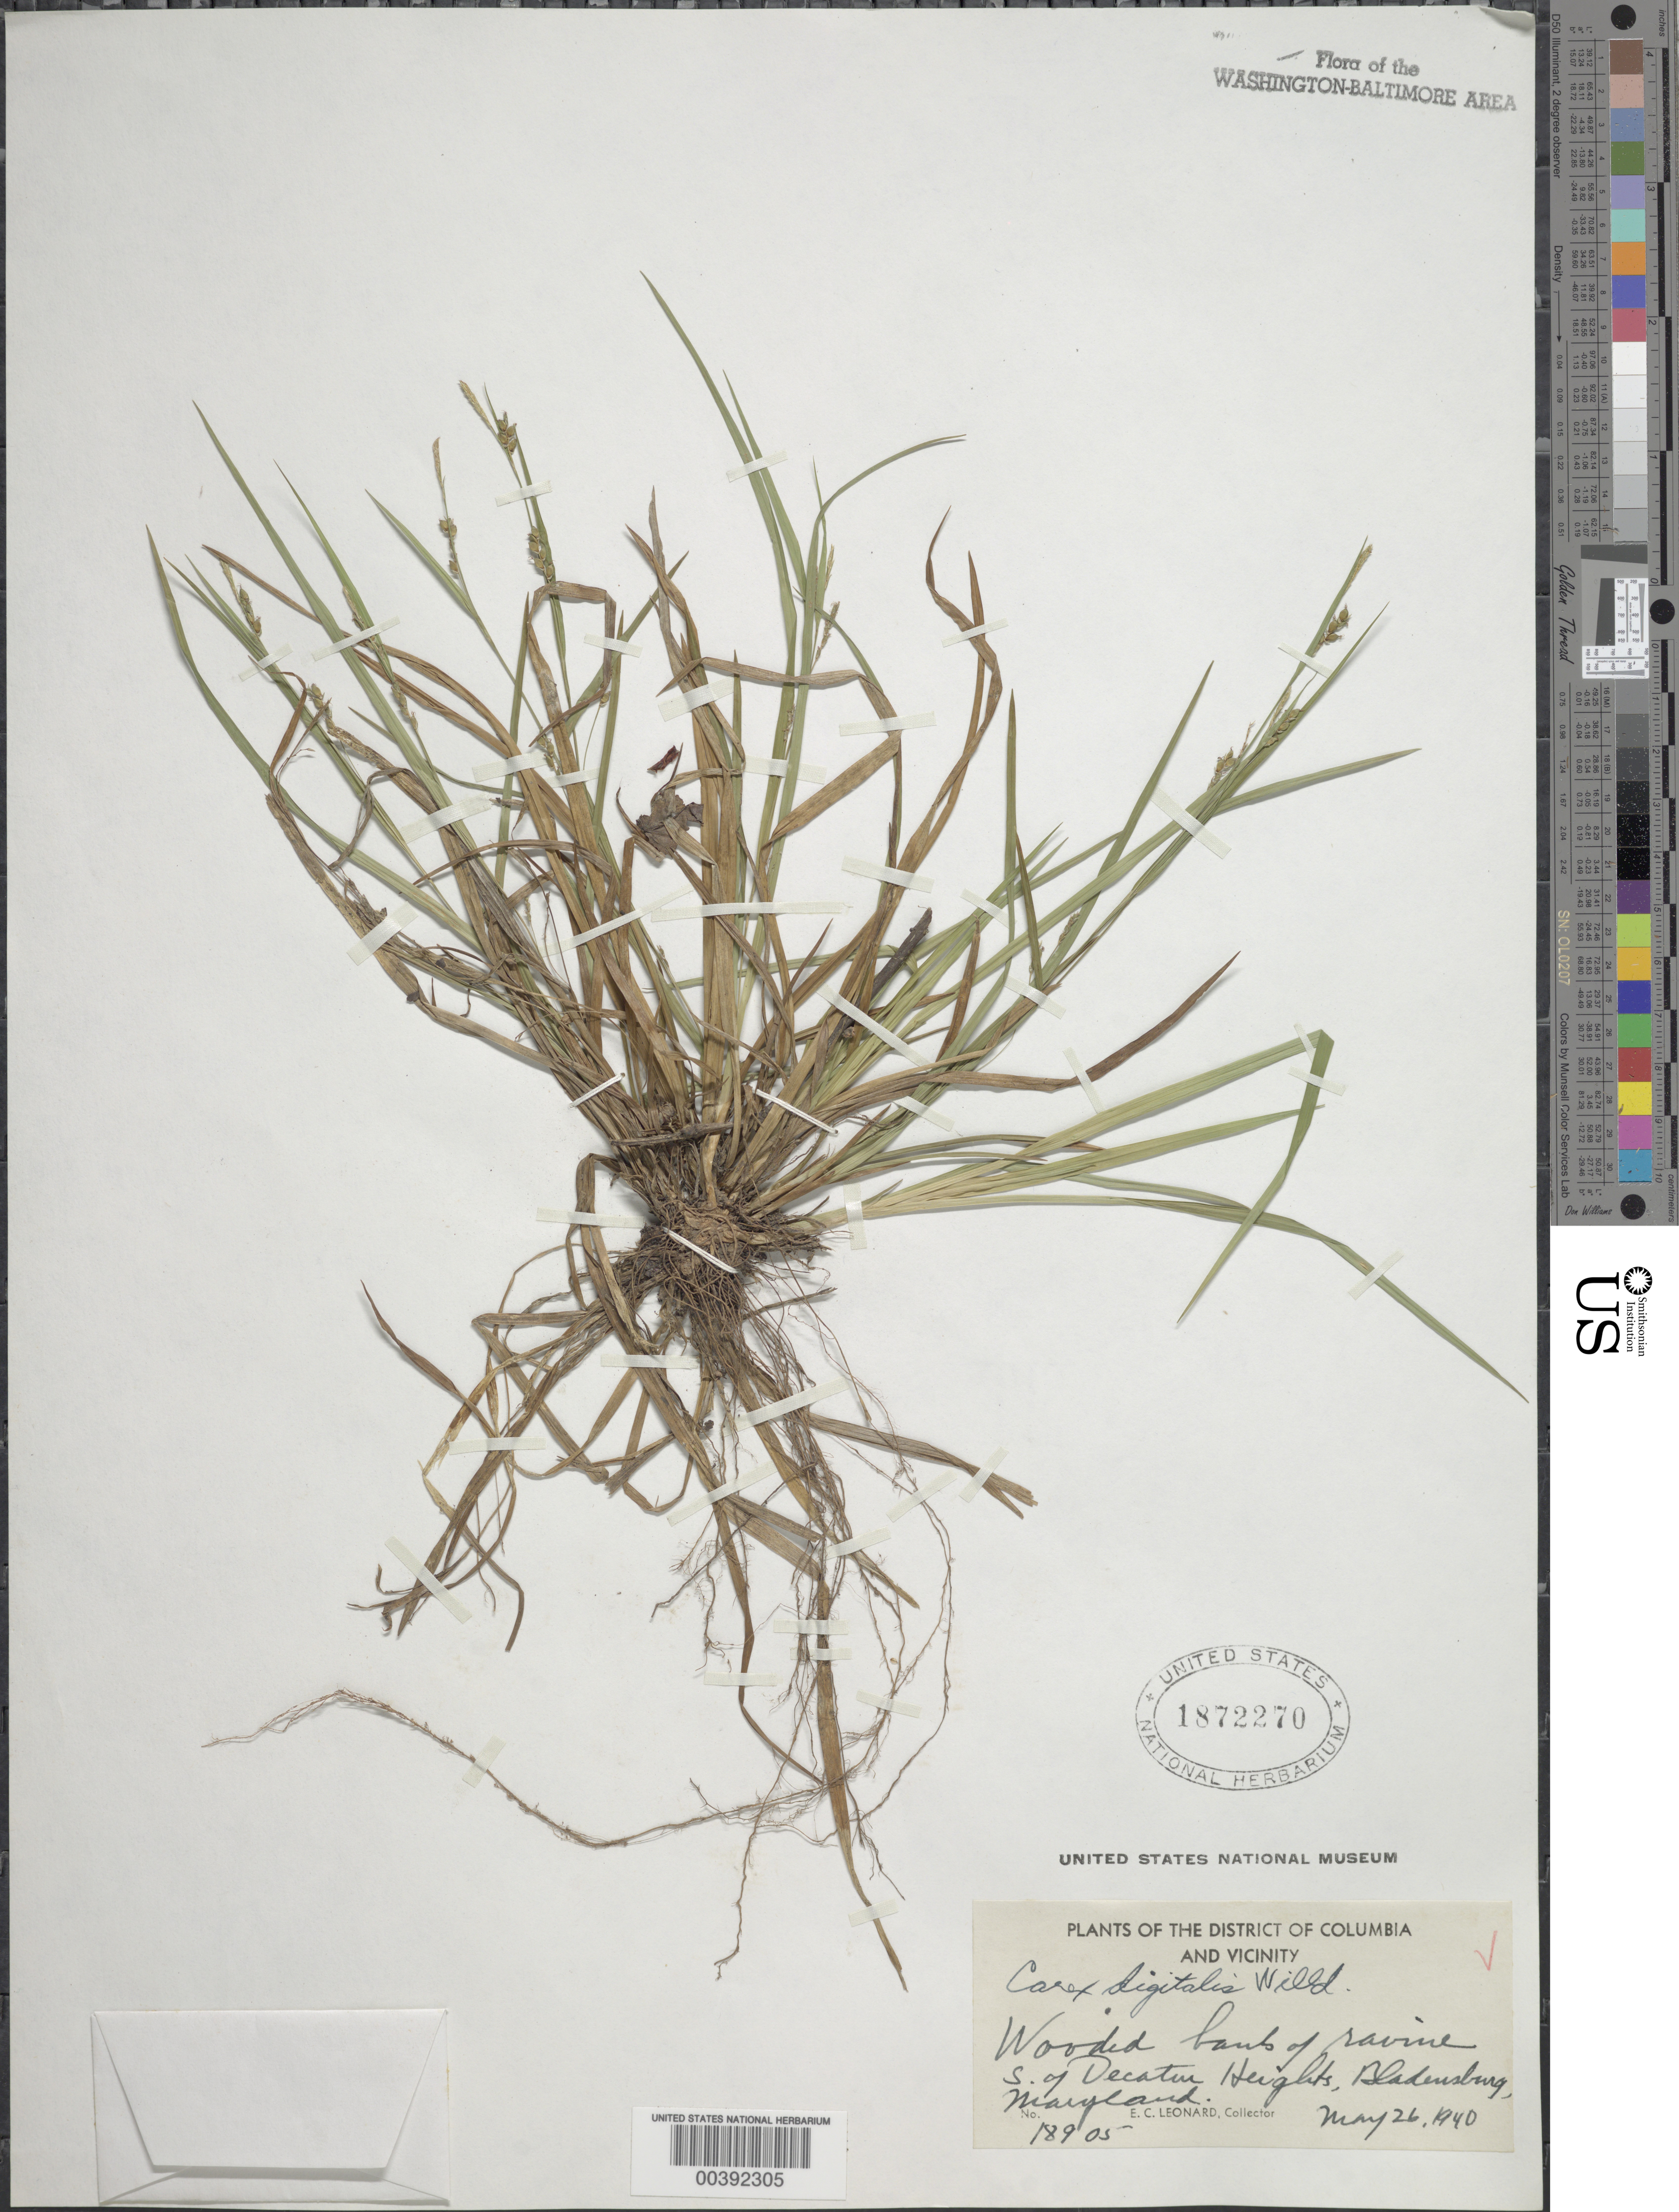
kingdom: Plantae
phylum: Tracheophyta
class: Liliopsida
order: Poales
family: Cyperaceae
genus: Carex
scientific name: Carex digitalis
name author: Willd.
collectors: E. C. Leonard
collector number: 18905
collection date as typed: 26 May 1940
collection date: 1940-05-26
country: United States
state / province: Maryland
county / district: Prince George's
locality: South of Decatur Heights, Bladensburg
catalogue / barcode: US 1872270